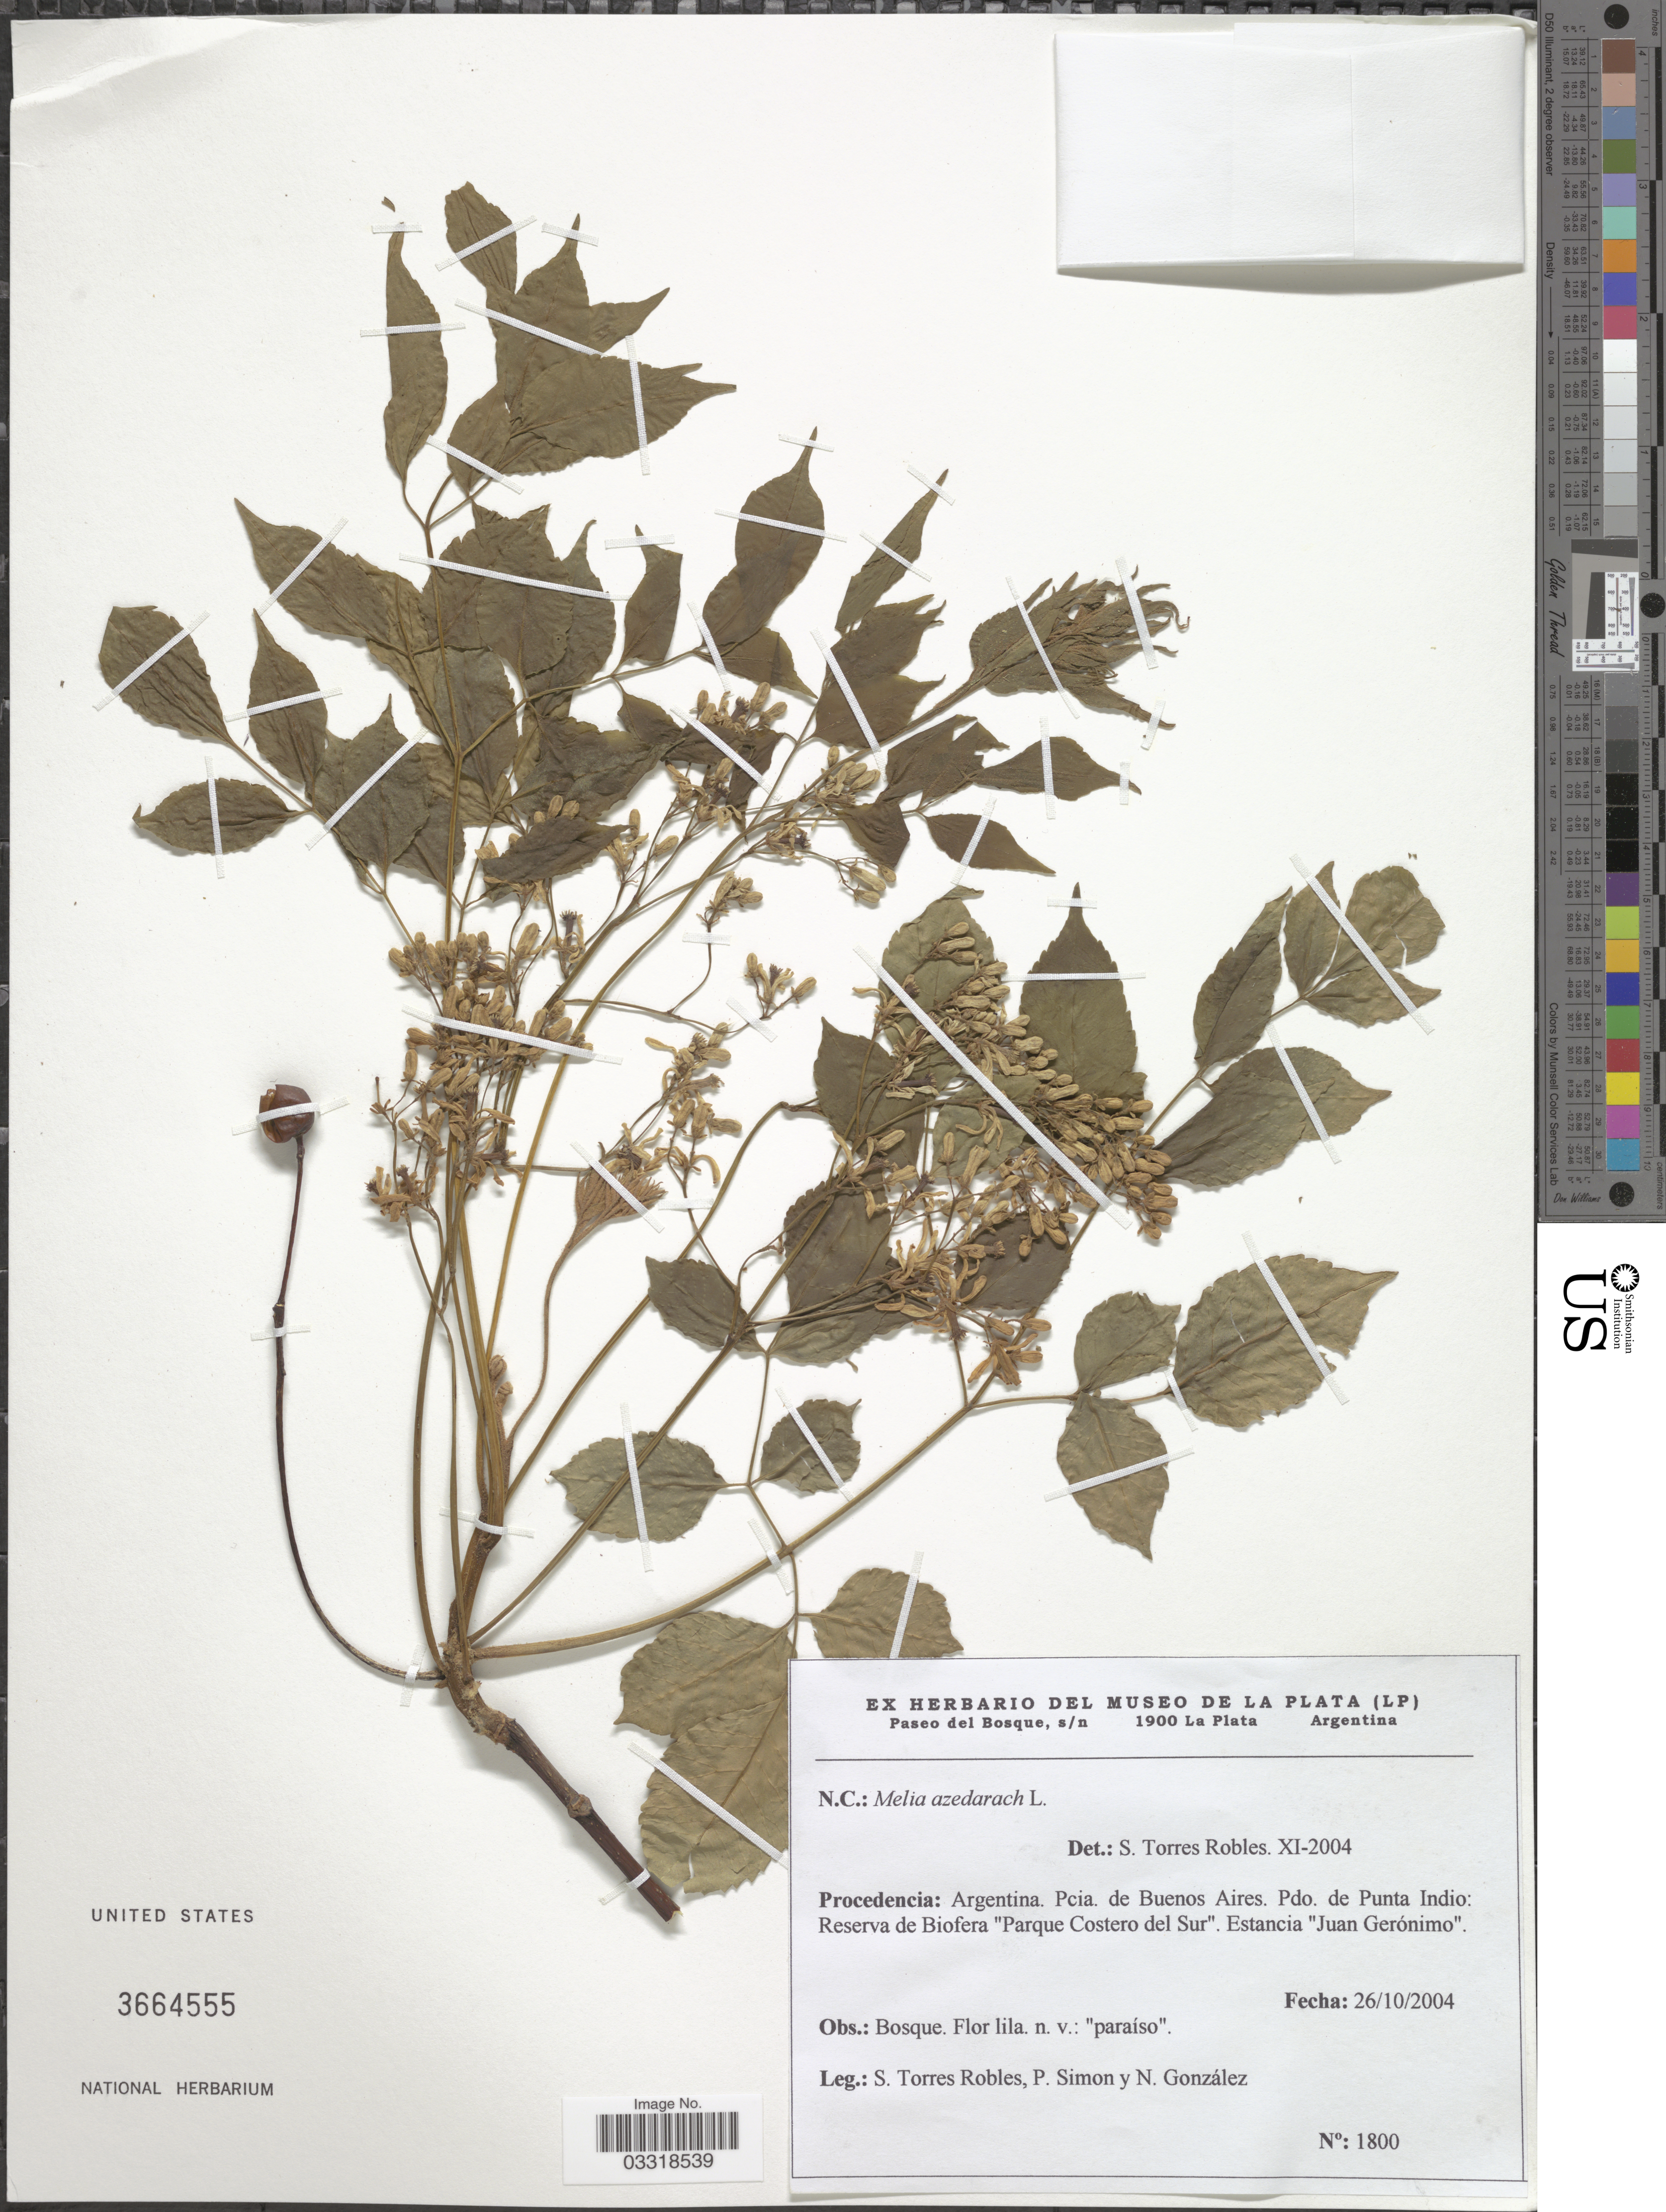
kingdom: Plantae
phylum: Tracheophyta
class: Magnoliopsida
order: Sapindales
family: Meliaceae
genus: Melia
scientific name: Melia azedarach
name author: L.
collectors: S. Torres Robles, P. Simon & N. Gonzalez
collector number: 1800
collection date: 2004-10-26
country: Argentina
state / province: Buenos Aires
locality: Pcia. de Buenos Aires. Pdo. de Punta Indio: Reserva de Biofera "Parque Costero del Sur". Estancia "Juan Gerónimo".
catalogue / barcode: US 3664555